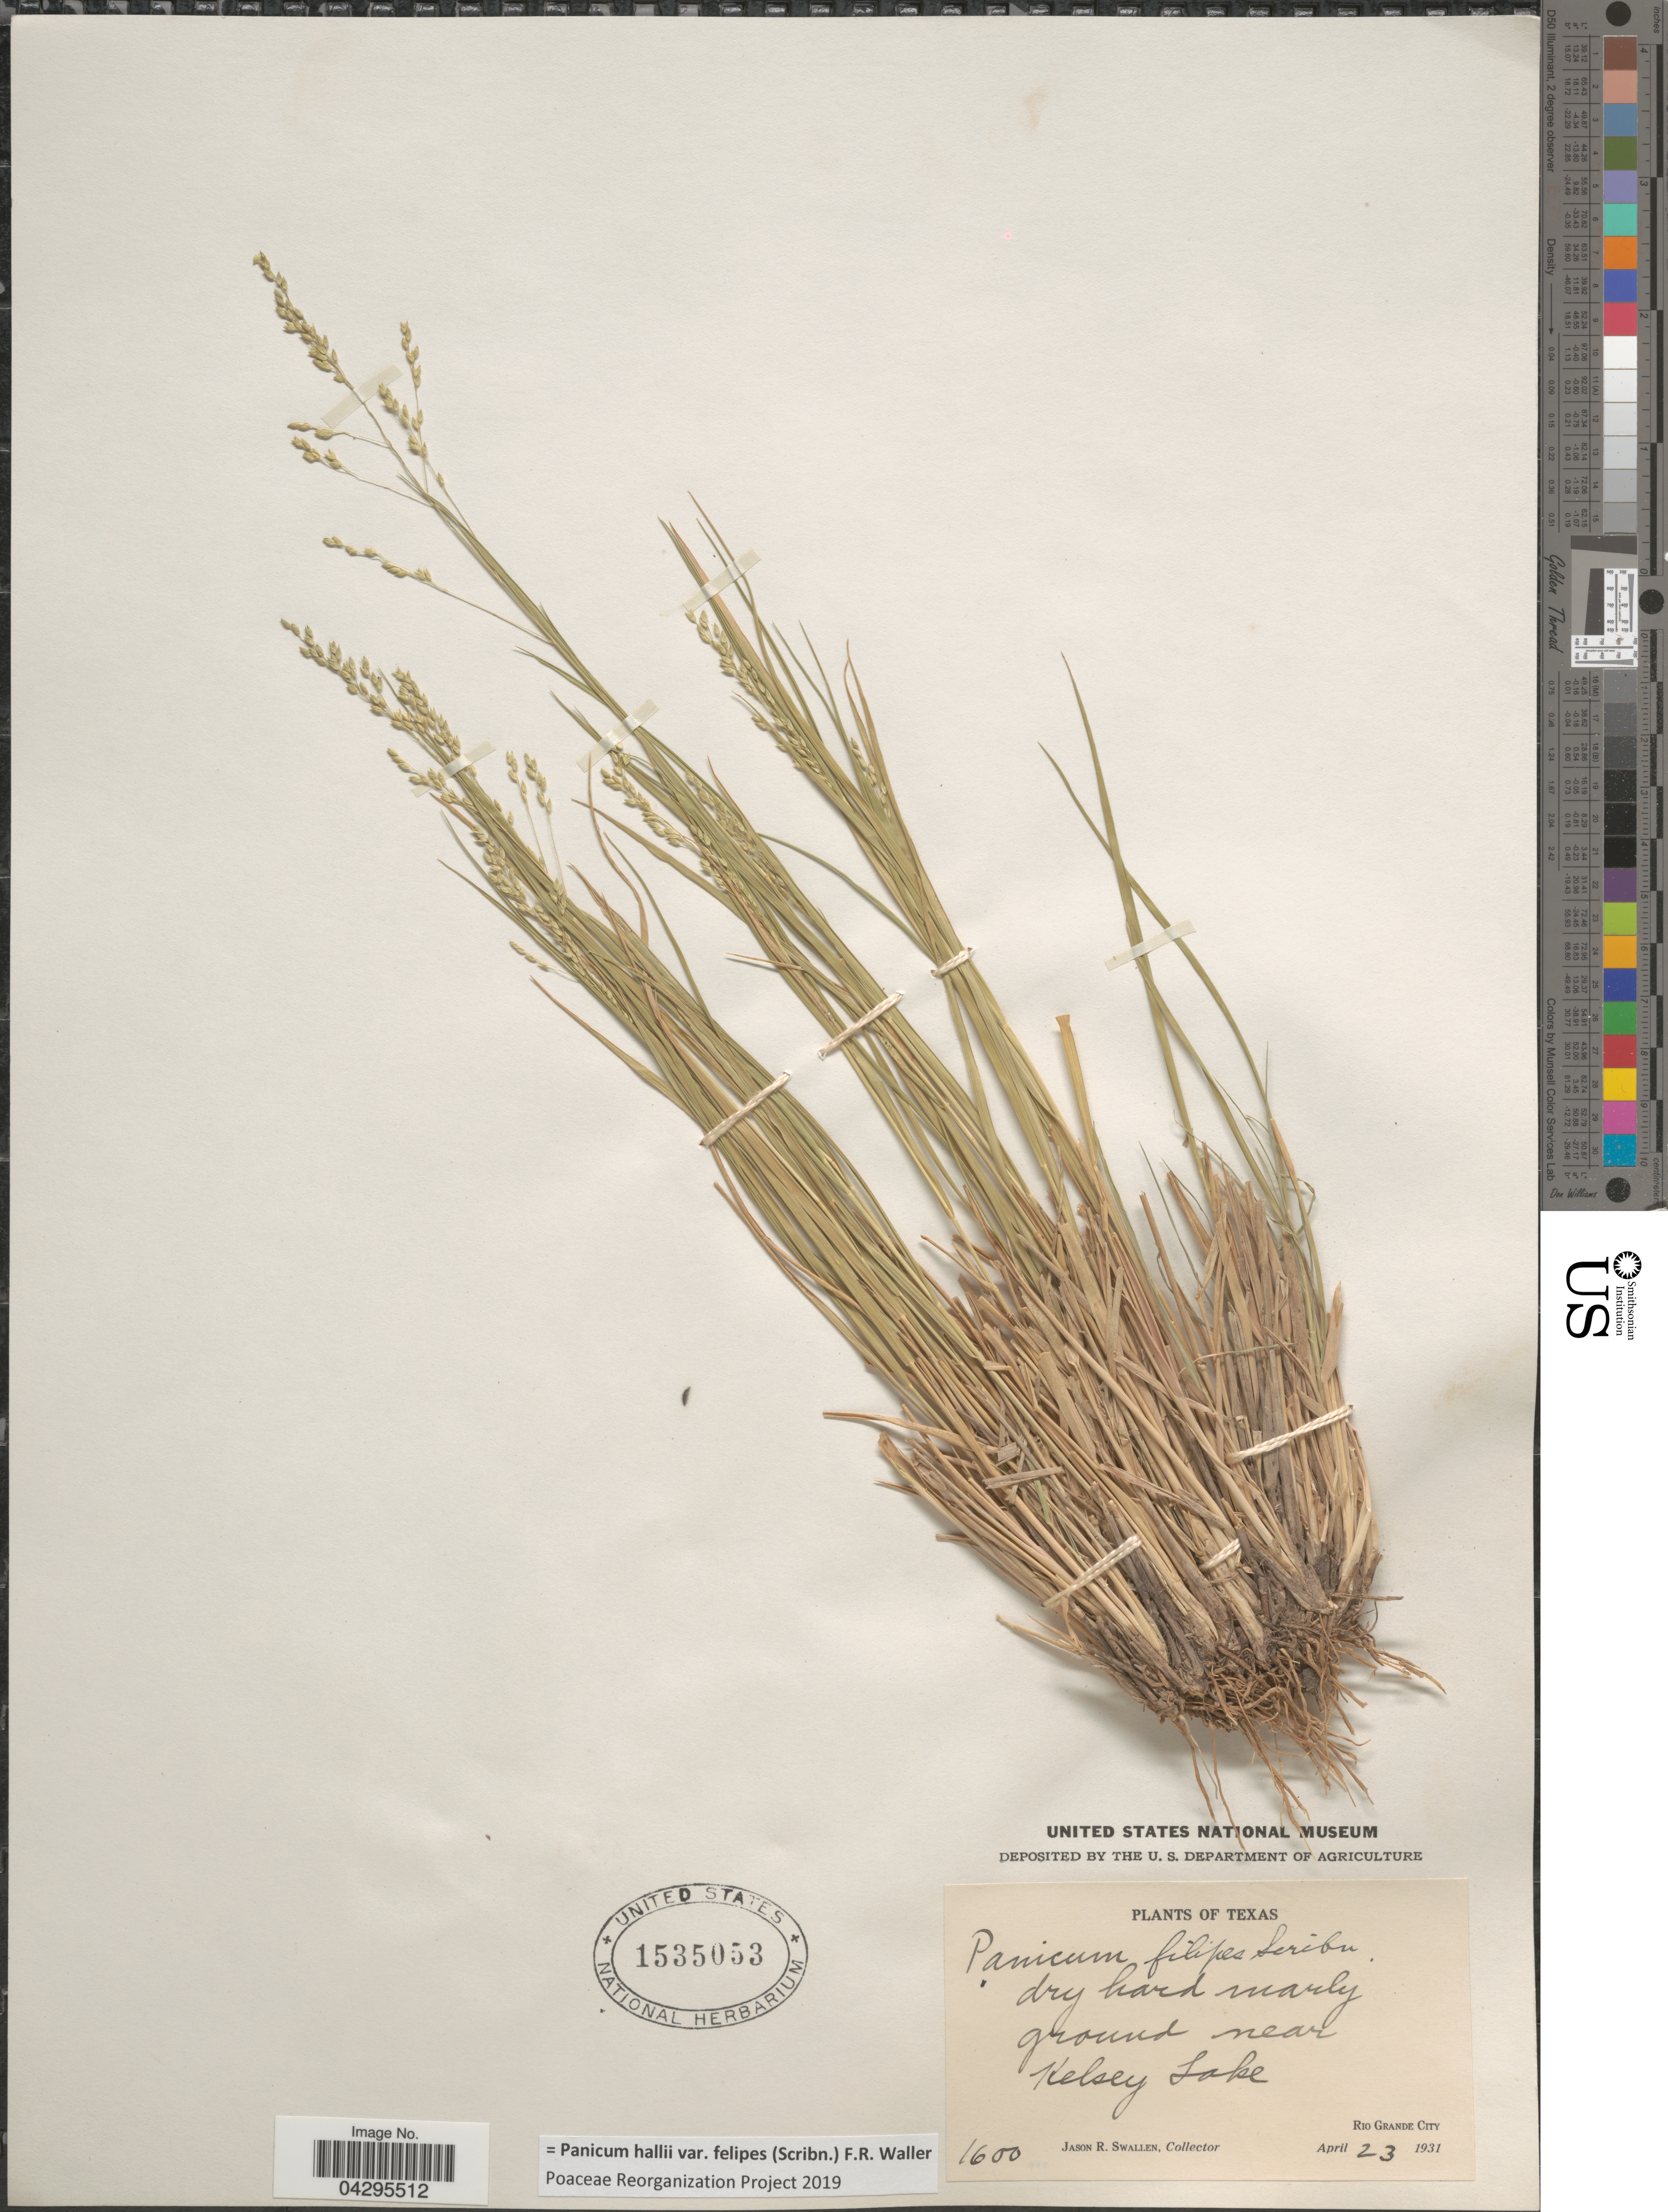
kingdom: Plantae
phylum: Tracheophyta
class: Liliopsida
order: Poales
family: Poaceae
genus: Panicum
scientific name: Panicum hallii var. felipes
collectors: J. R. Swallen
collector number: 1600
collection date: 1931-04-23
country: United States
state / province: Texas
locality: Dry hard marly ground near Kelsoey Lake. Rio Grande City.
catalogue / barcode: US 1535053